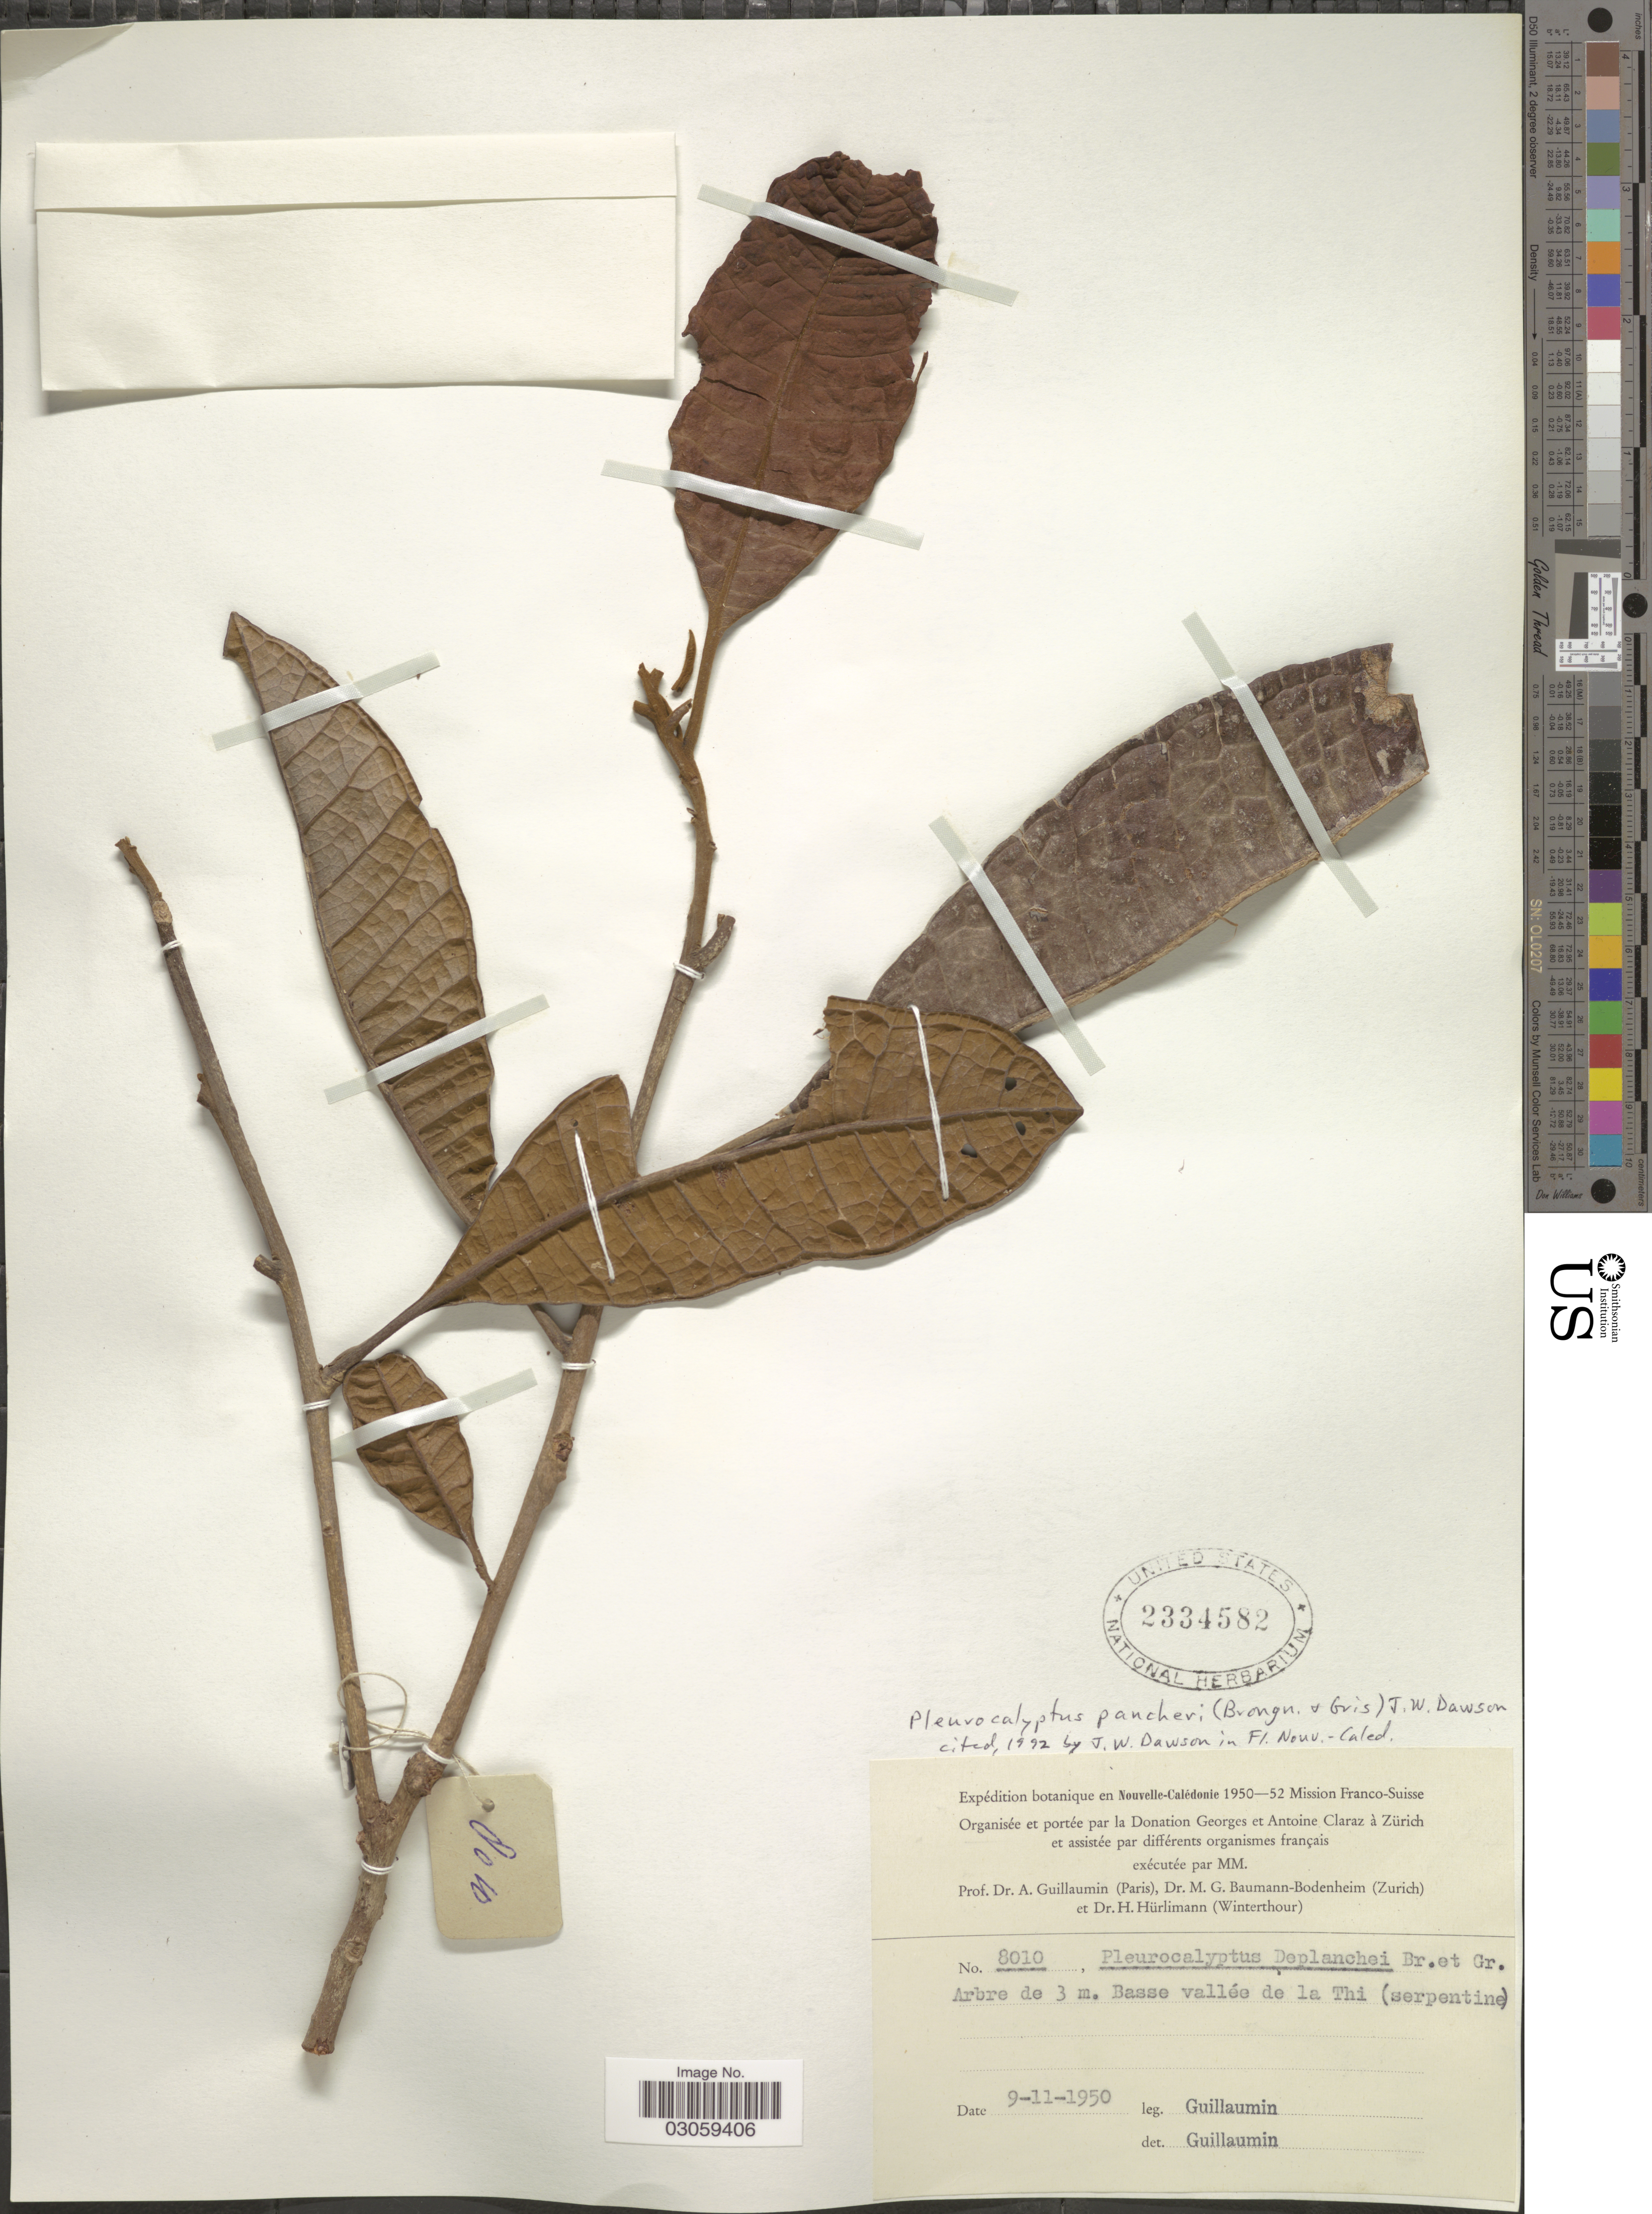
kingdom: Plantae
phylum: Tracheophyta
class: Magnoliopsida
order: Myrtales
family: Myrtaceae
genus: Pleurocalyptus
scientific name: Pleurocalyptus pancheri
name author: (Brongn. & Gris) J.W. Dawson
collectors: A. Guillaumin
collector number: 8010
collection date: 1950-11-09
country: New Caledonia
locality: En Nouvelle-Calédonie. Basse vallée de la Thi (serpentine).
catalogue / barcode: US 2334582